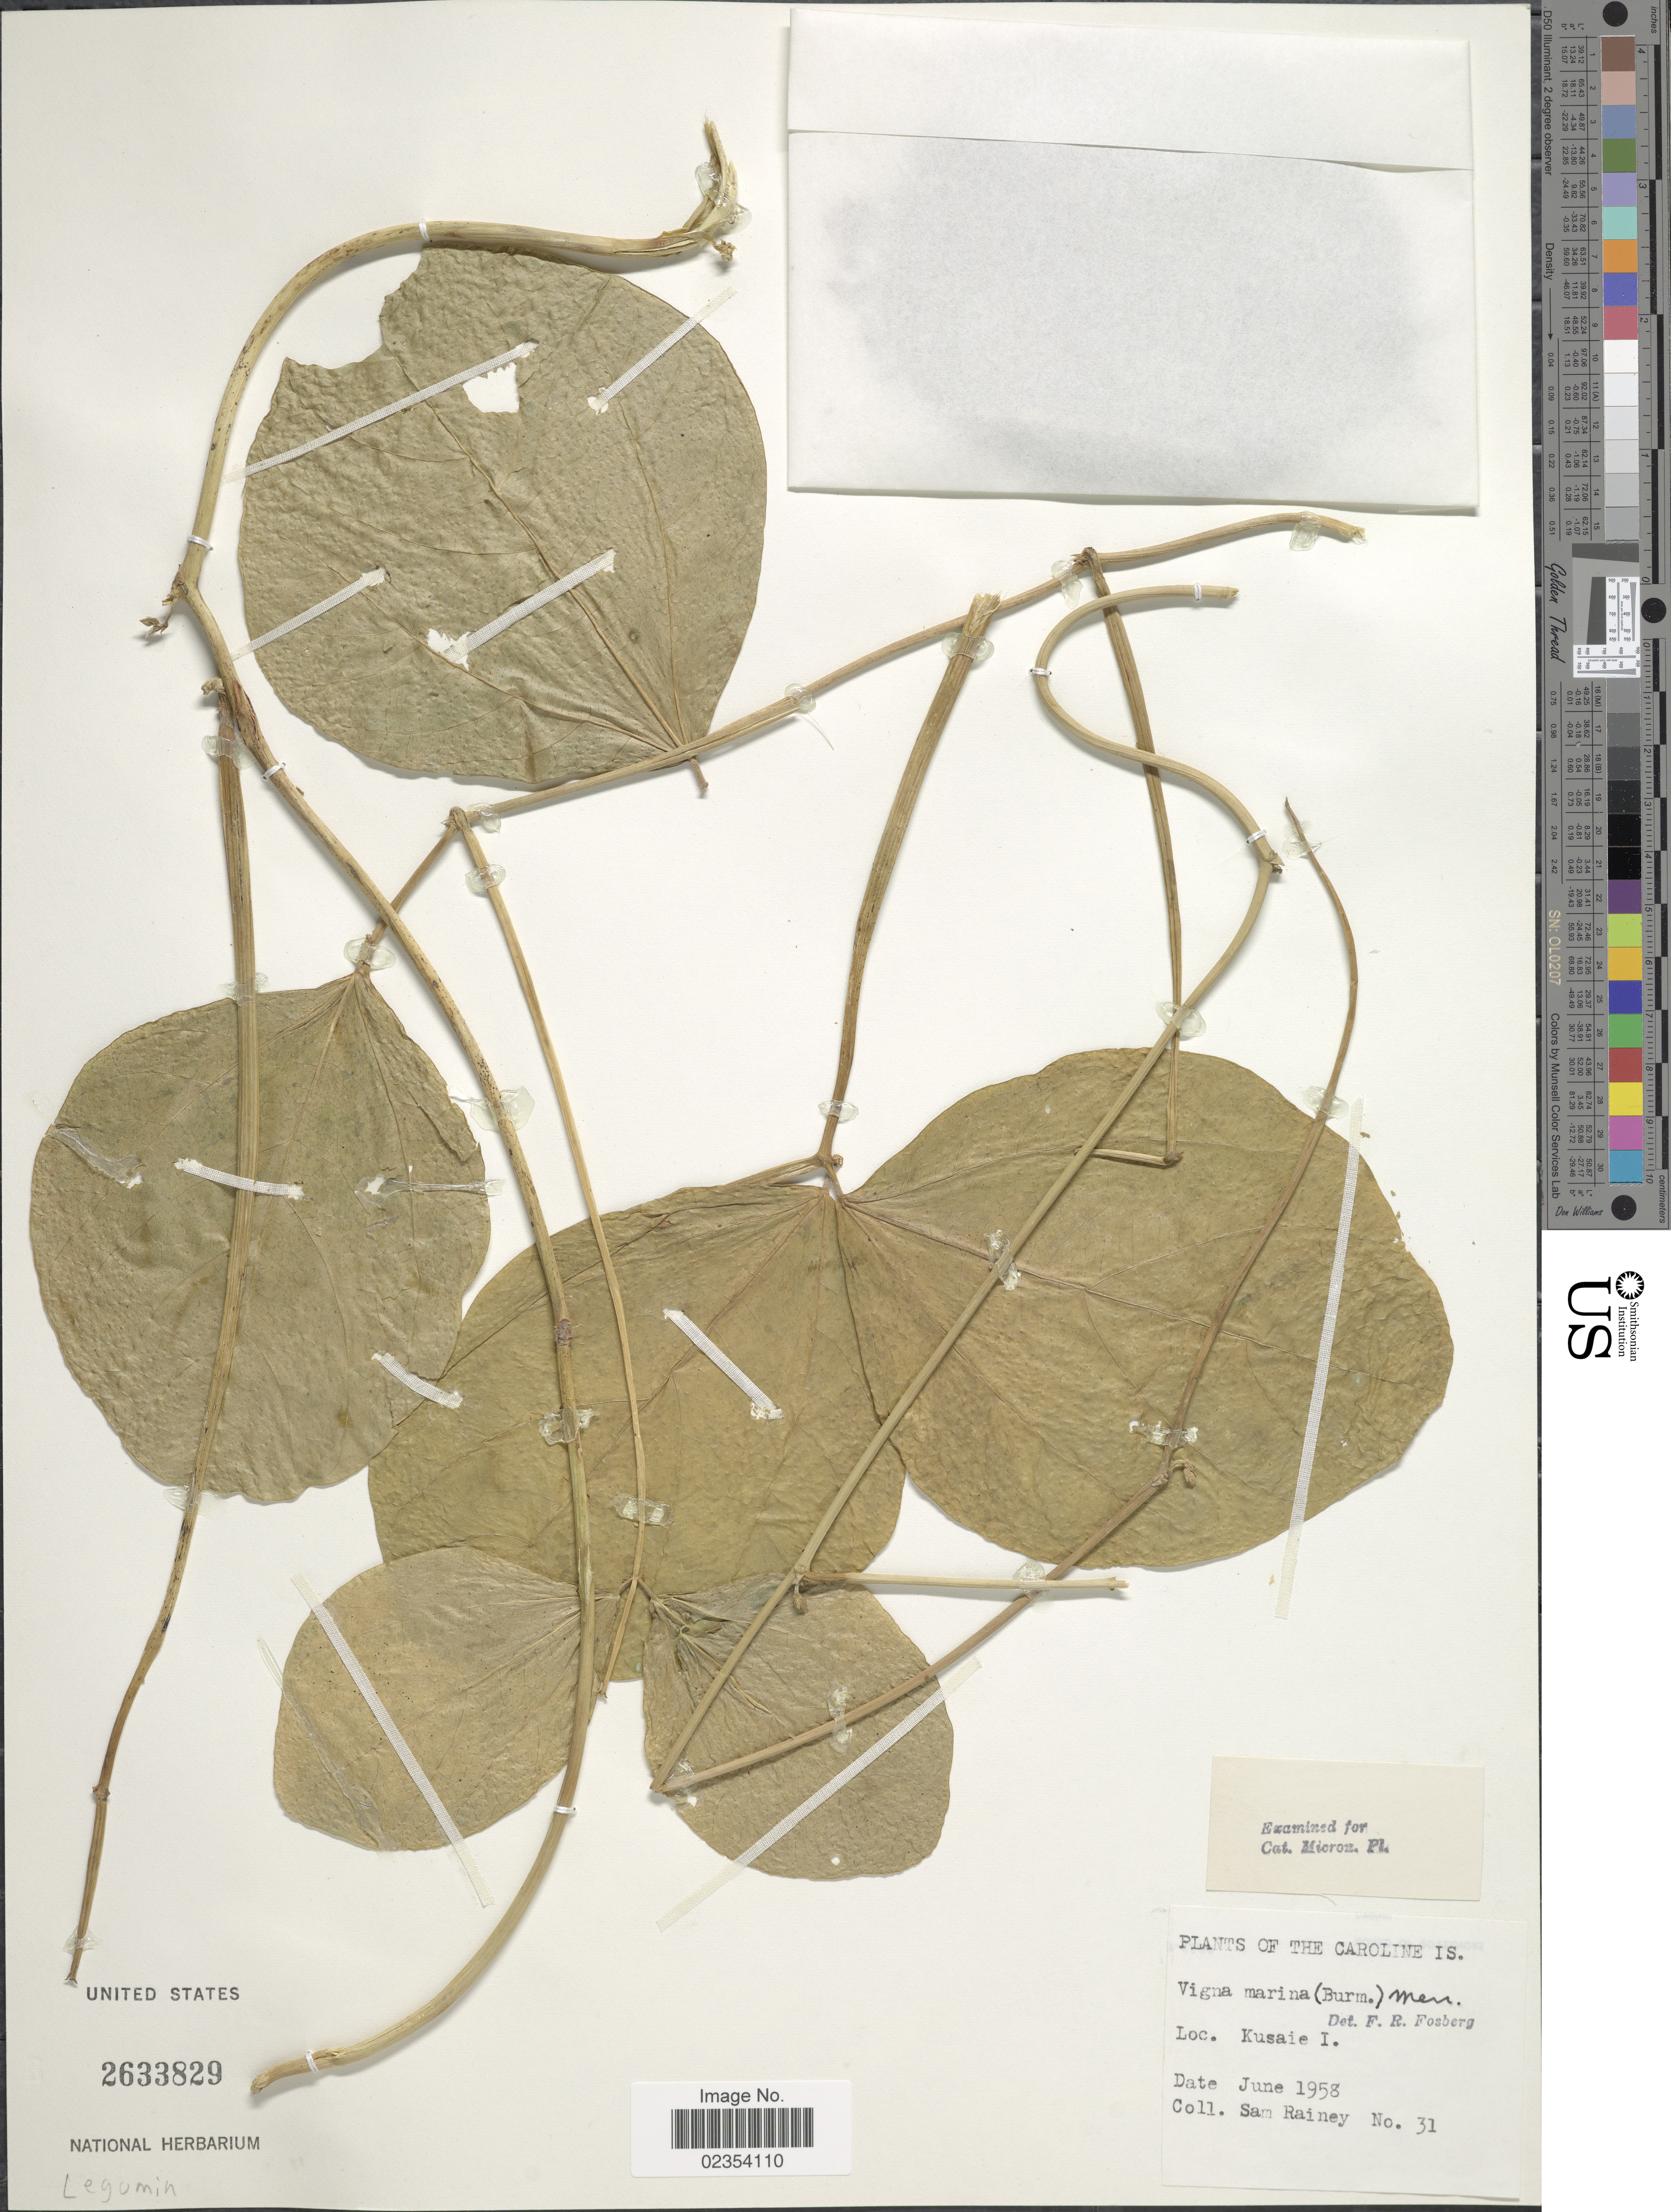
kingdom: Plantae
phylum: Tracheophyta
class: Magnoliopsida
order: Fabales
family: Fabaceae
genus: Vigna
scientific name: Vigna marina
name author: (Burm.) Merr.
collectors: S. Rainey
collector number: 31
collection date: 1958-06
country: Micronesia, Federated States of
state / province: Kosrae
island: Kosrae [Kusaie]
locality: Caroline Is. Kusaie I.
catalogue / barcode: US 2633829